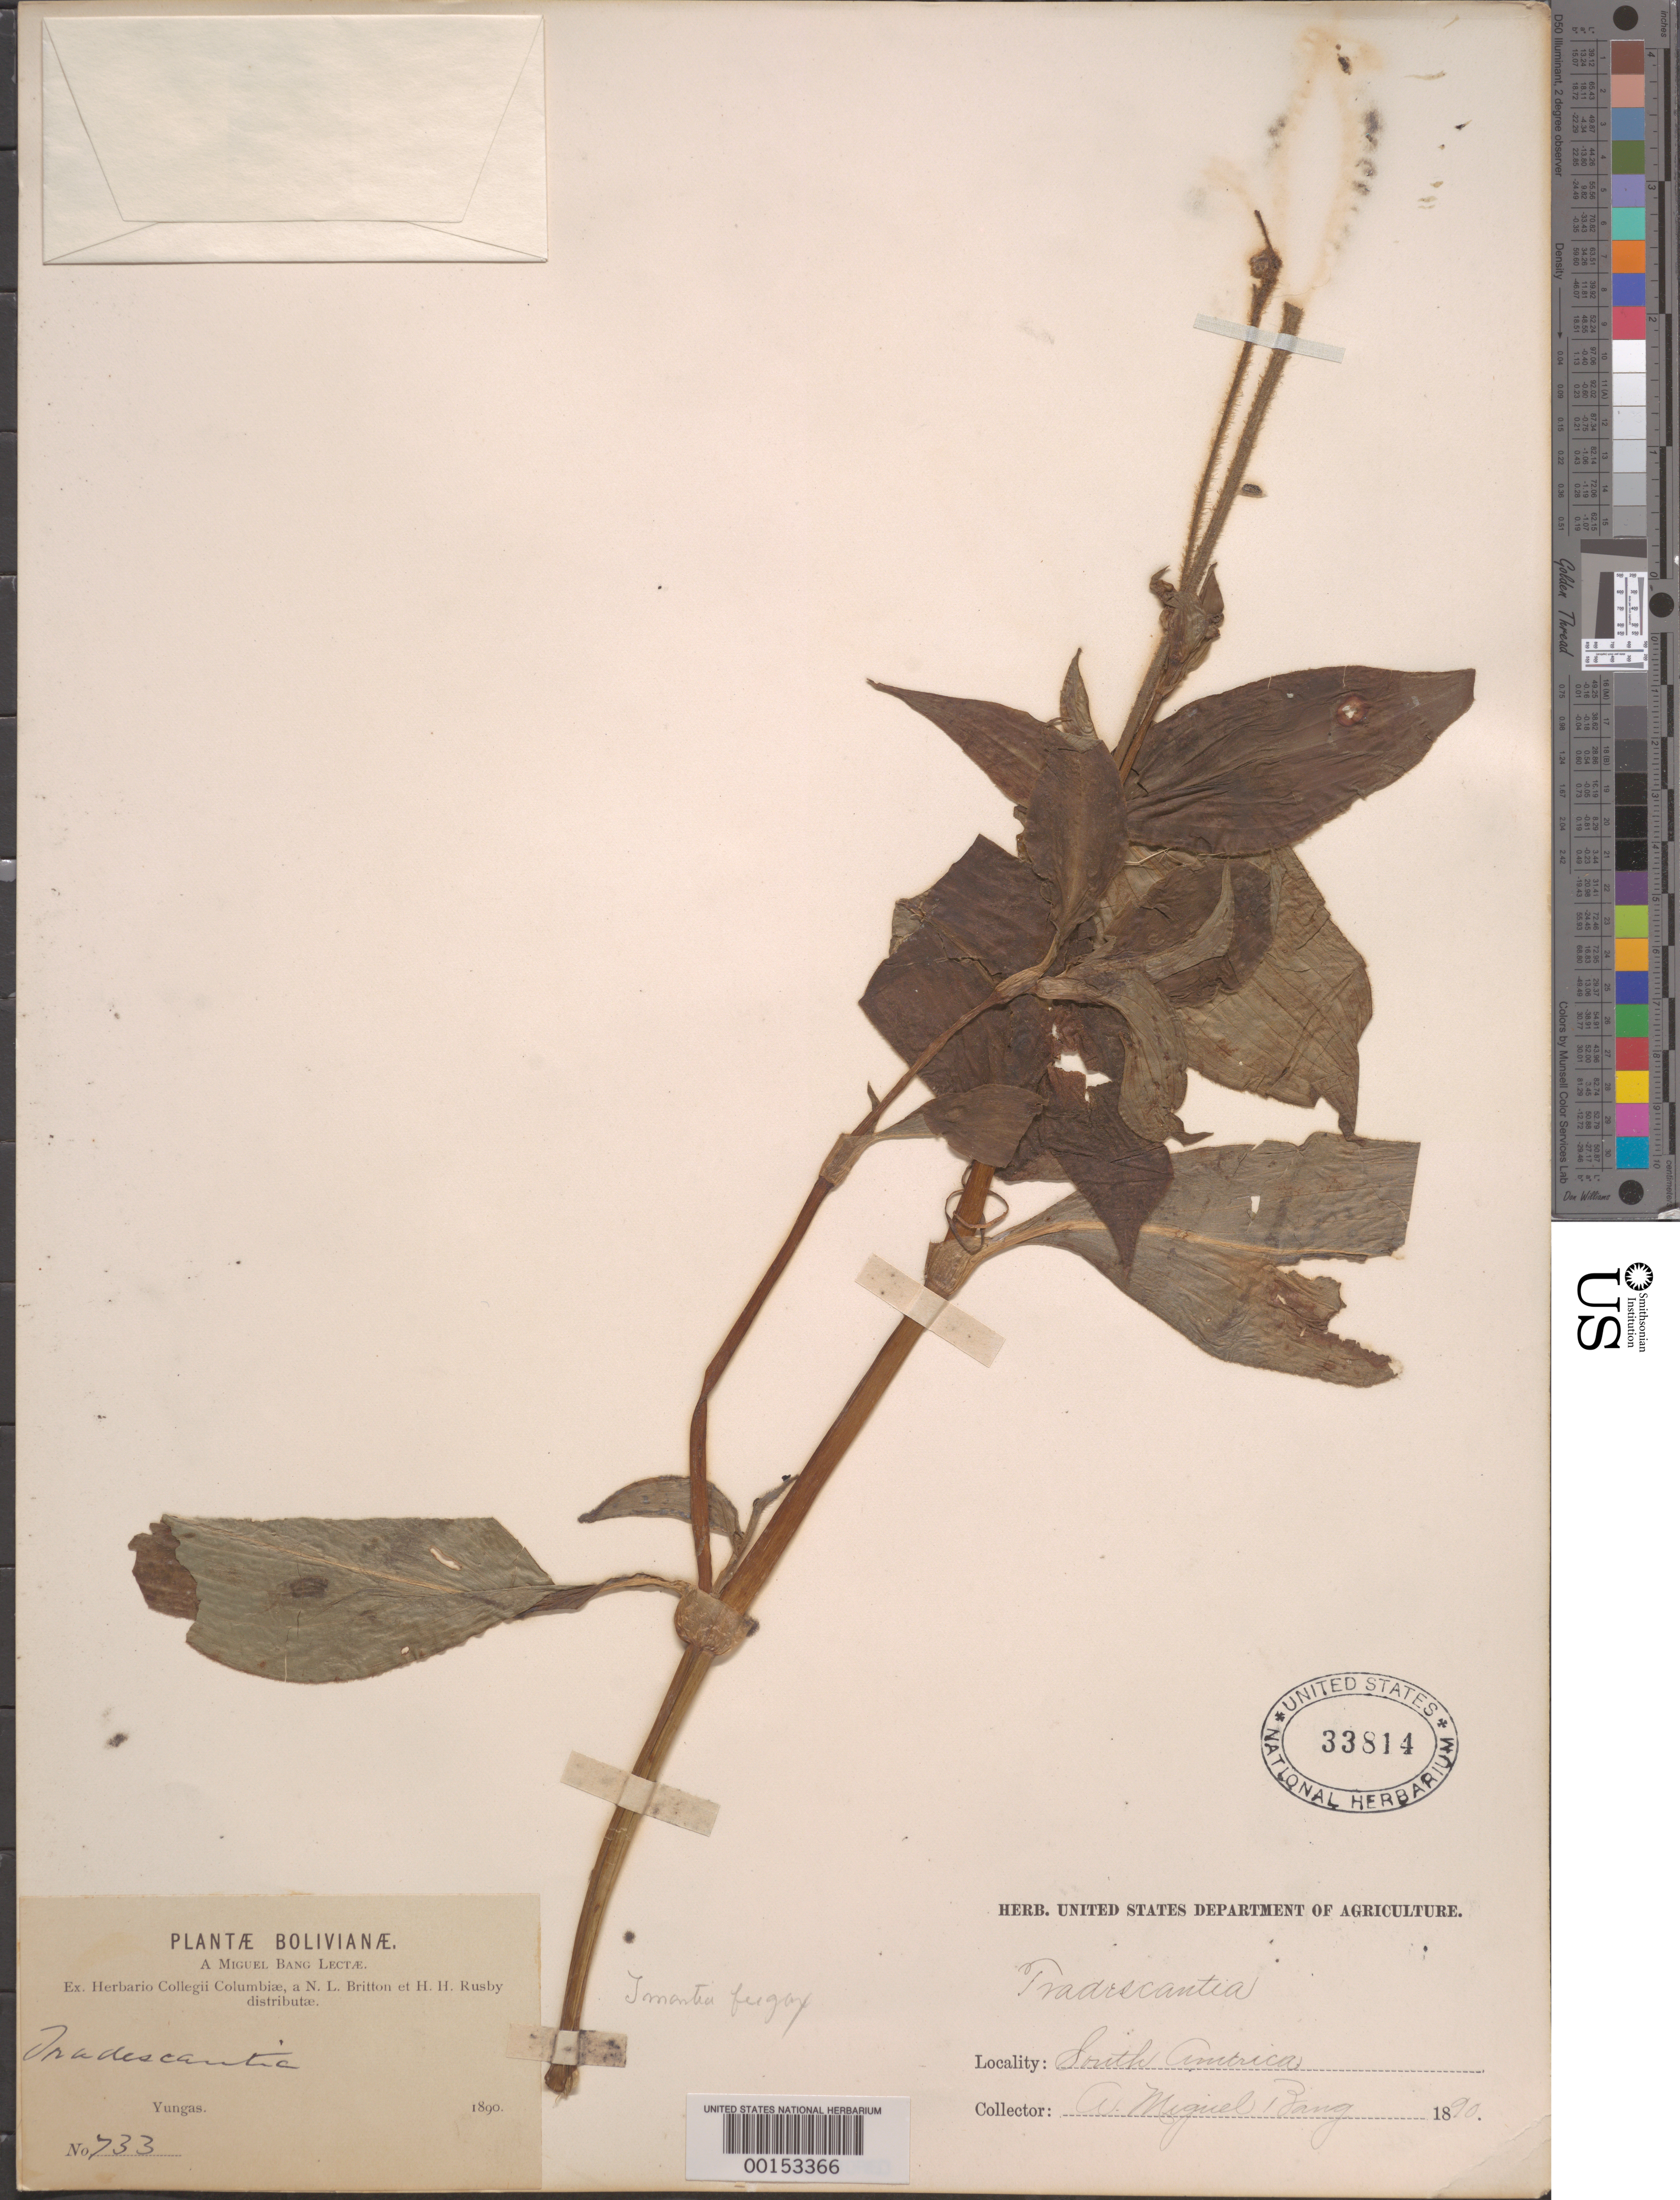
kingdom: Plantae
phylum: Tracheophyta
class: Liliopsida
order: Commelinales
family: Commelinaceae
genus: Tinantia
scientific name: Tinantia erecta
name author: (Jacq.) Fenzl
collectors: M. Bang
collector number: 733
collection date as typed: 1890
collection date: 1890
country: Bolivia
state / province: La Paz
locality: Yungas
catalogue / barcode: US 33814